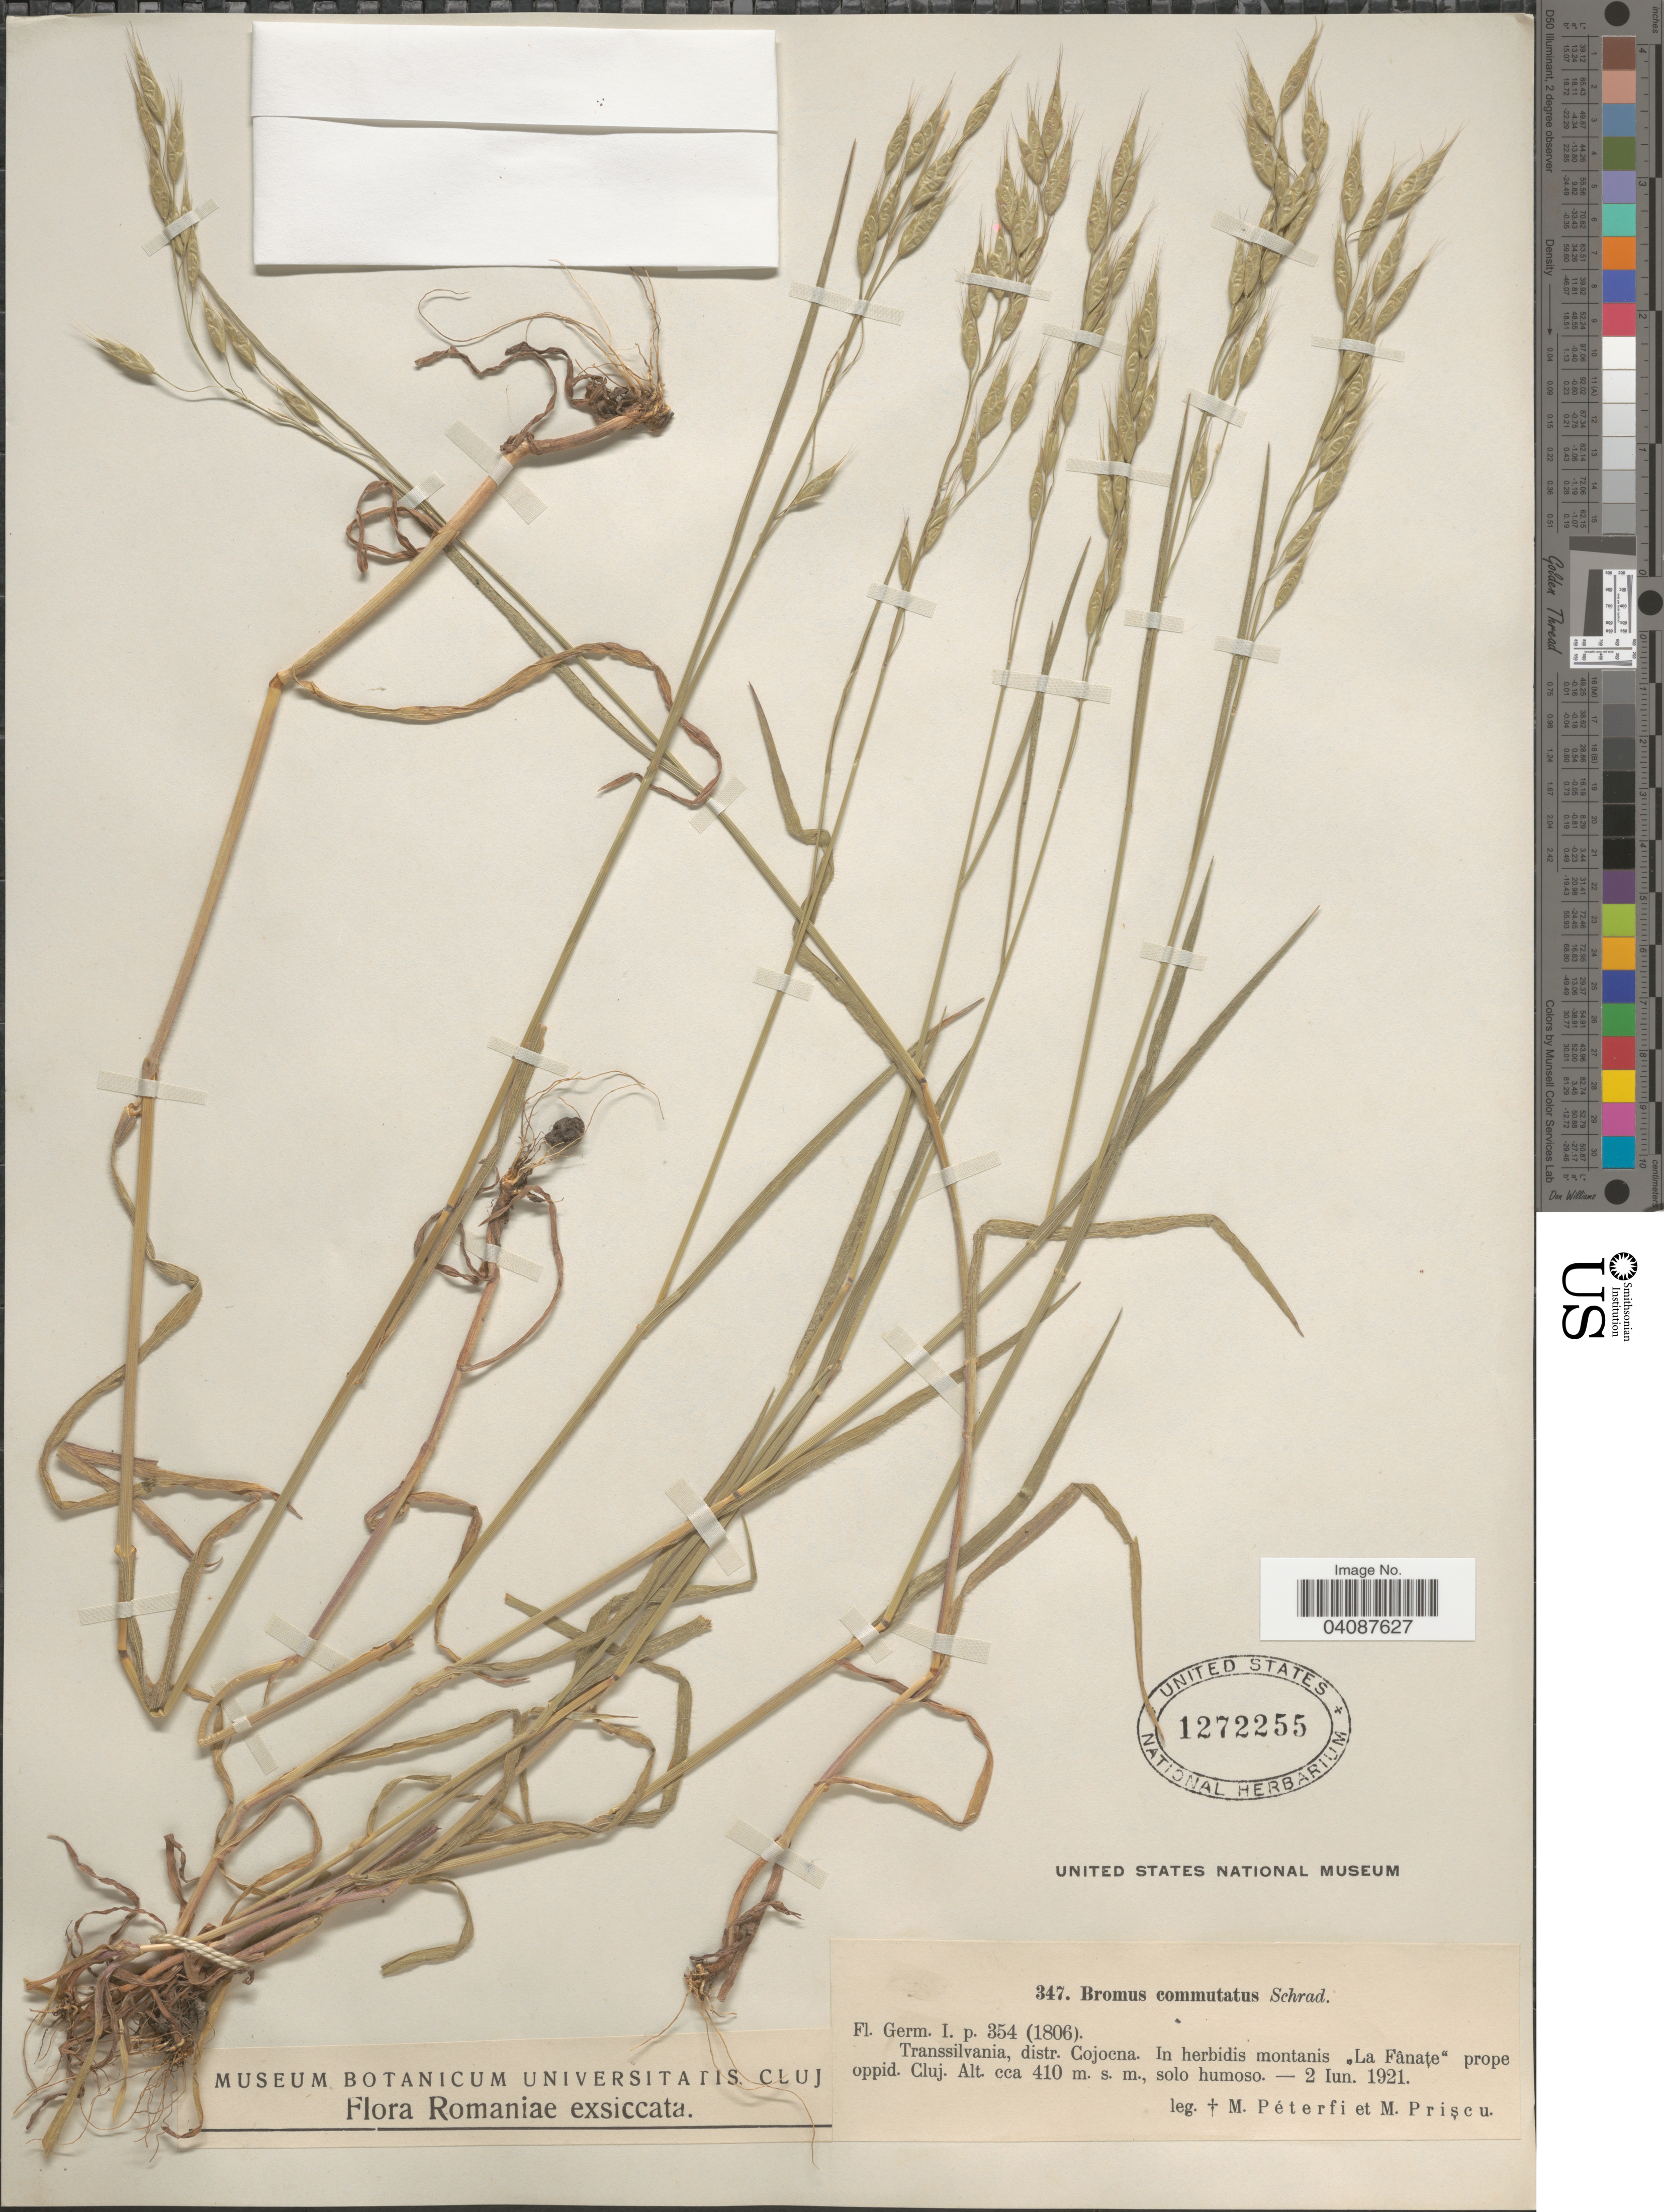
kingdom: Plantae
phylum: Tracheophyta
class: Liliopsida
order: Poales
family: Poaceae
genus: Bromus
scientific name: Bromus commutatus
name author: Schrad.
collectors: M. Péterfi & M. Priscu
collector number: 347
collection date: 1921-06-02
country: Romania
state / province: Cluj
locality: Transsilvania, distr. Cojocna. In herbidis montanis "La Fânaţe" prope oppid. Cluj.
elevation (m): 410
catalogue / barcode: US 1272255